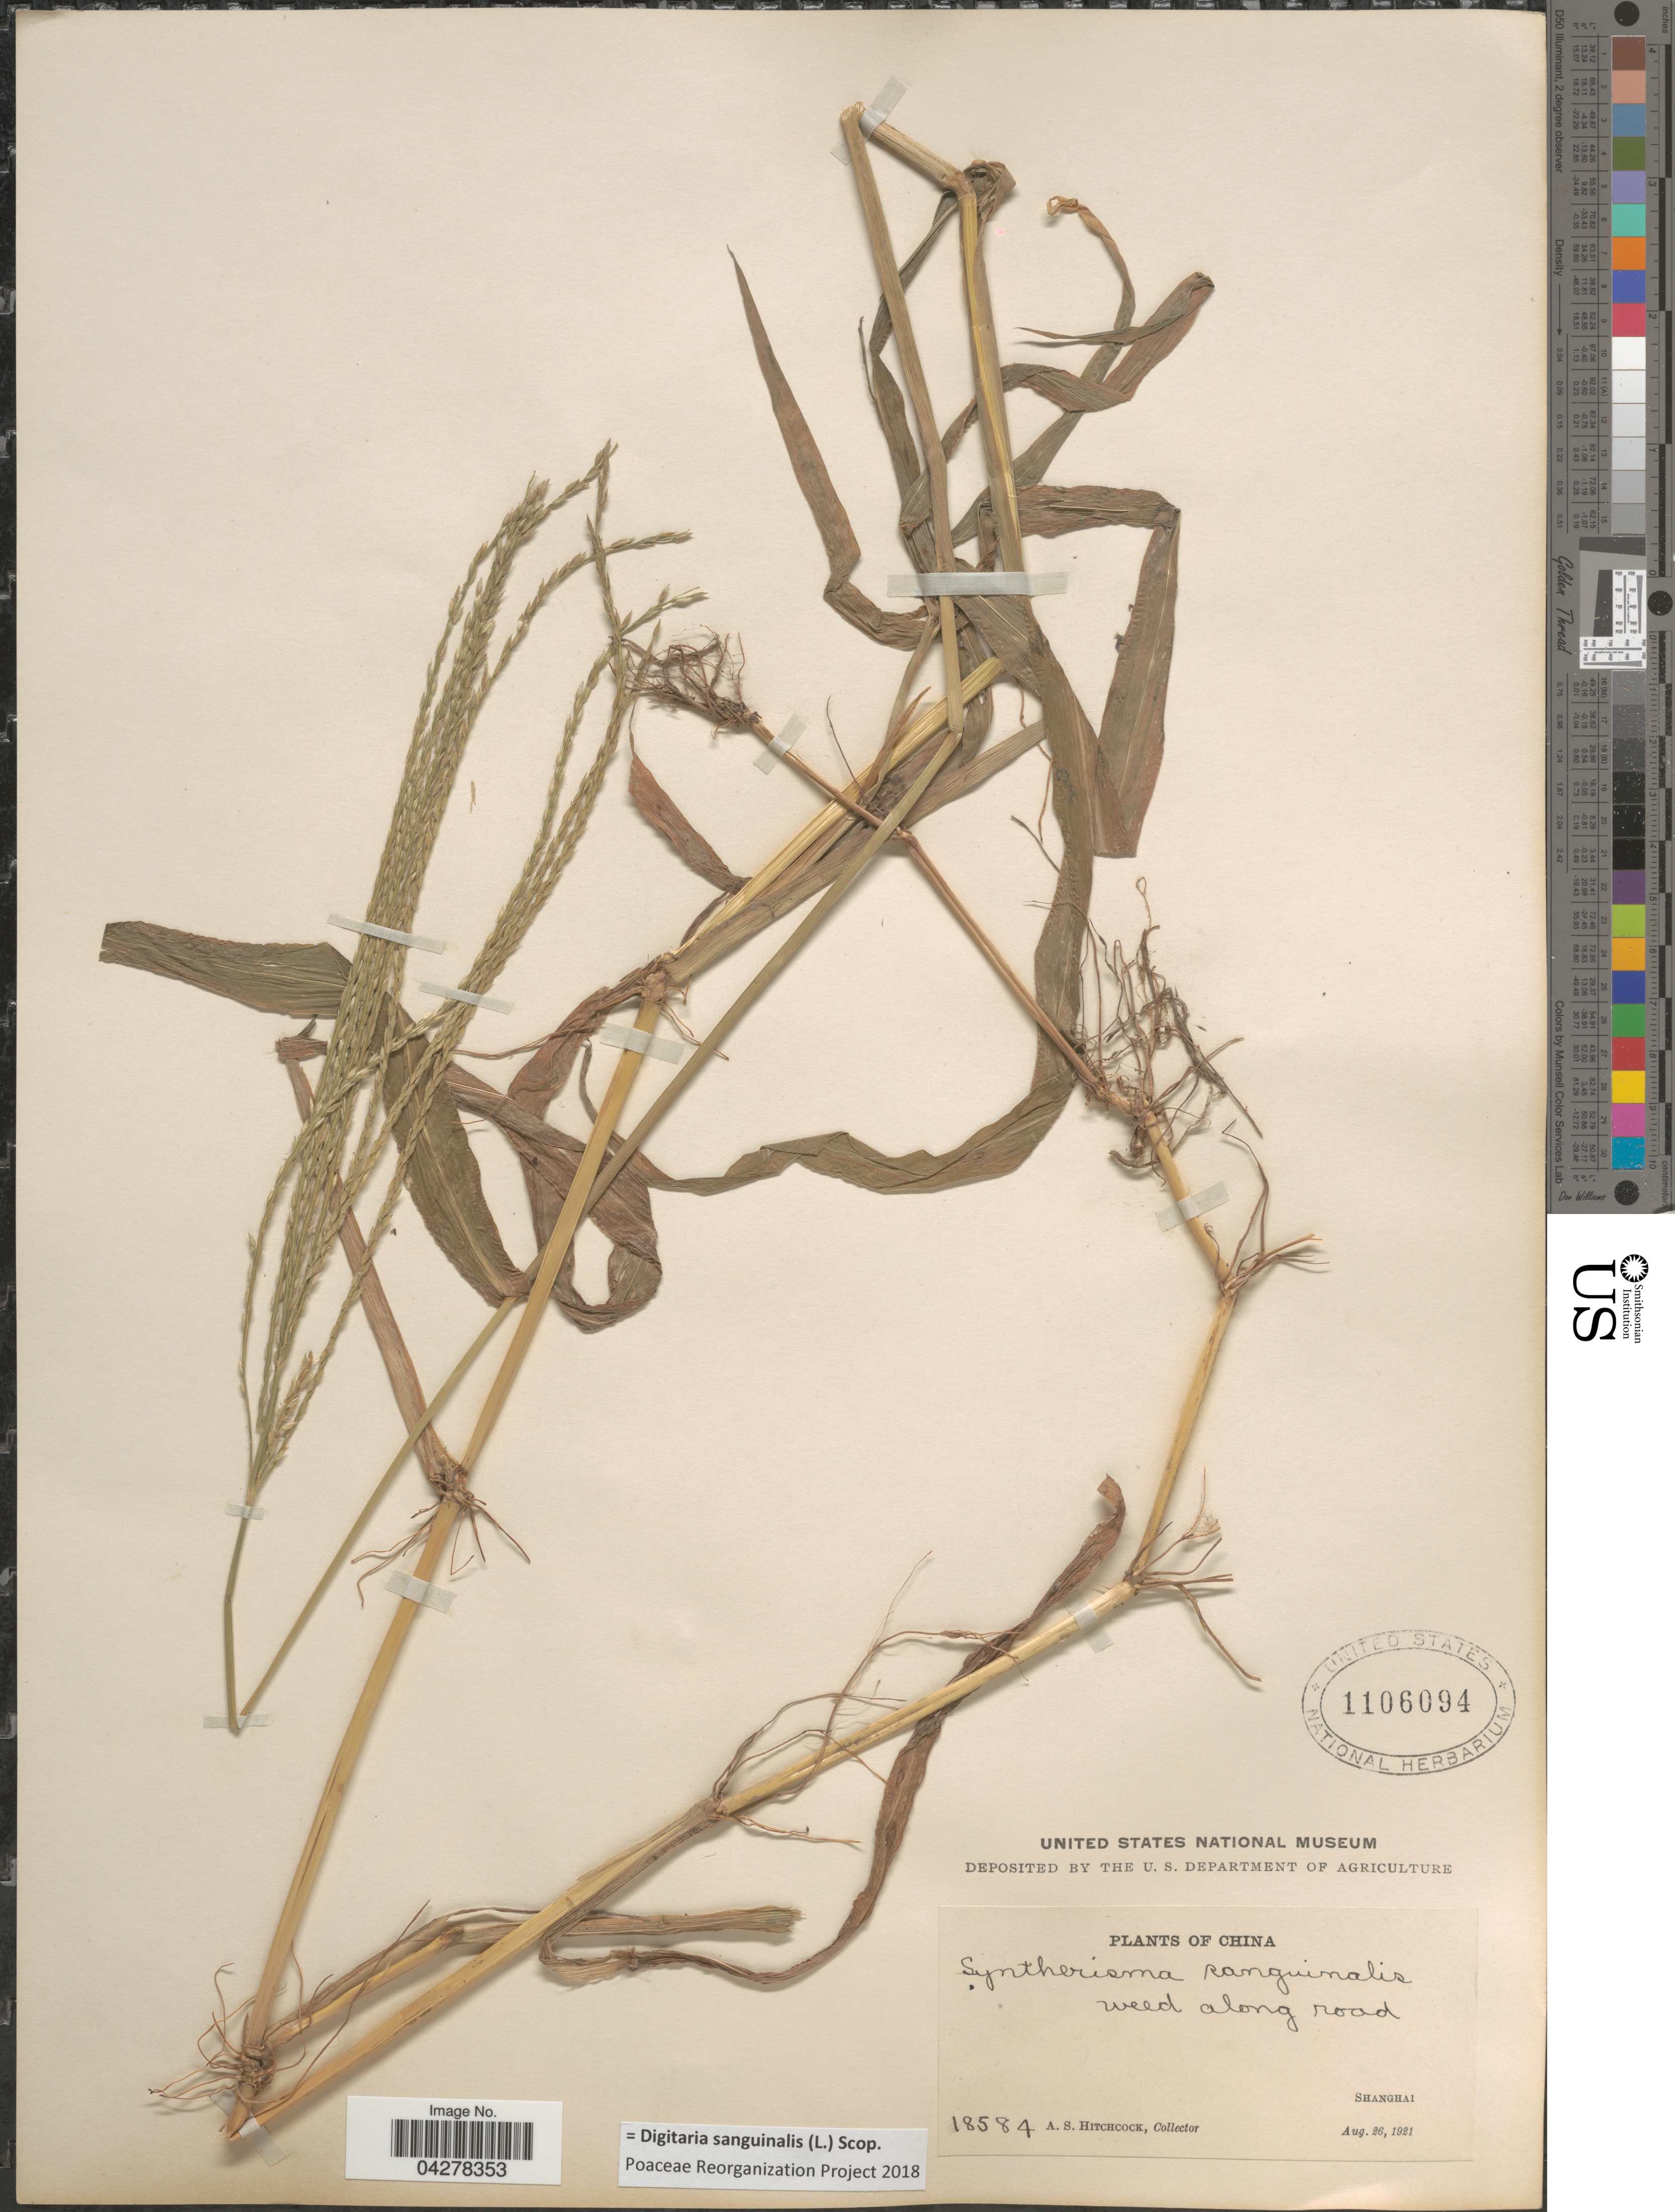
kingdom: Plantae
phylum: Tracheophyta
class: Liliopsida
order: Poales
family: Poaceae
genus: Digitaria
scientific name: Digitaria sanguinalis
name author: (L.) Scop.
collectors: A. S. Hitchcock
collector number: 18584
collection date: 1921-08-26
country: China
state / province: Shanghai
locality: Weed along road. Shanghai.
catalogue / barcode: US 1106094